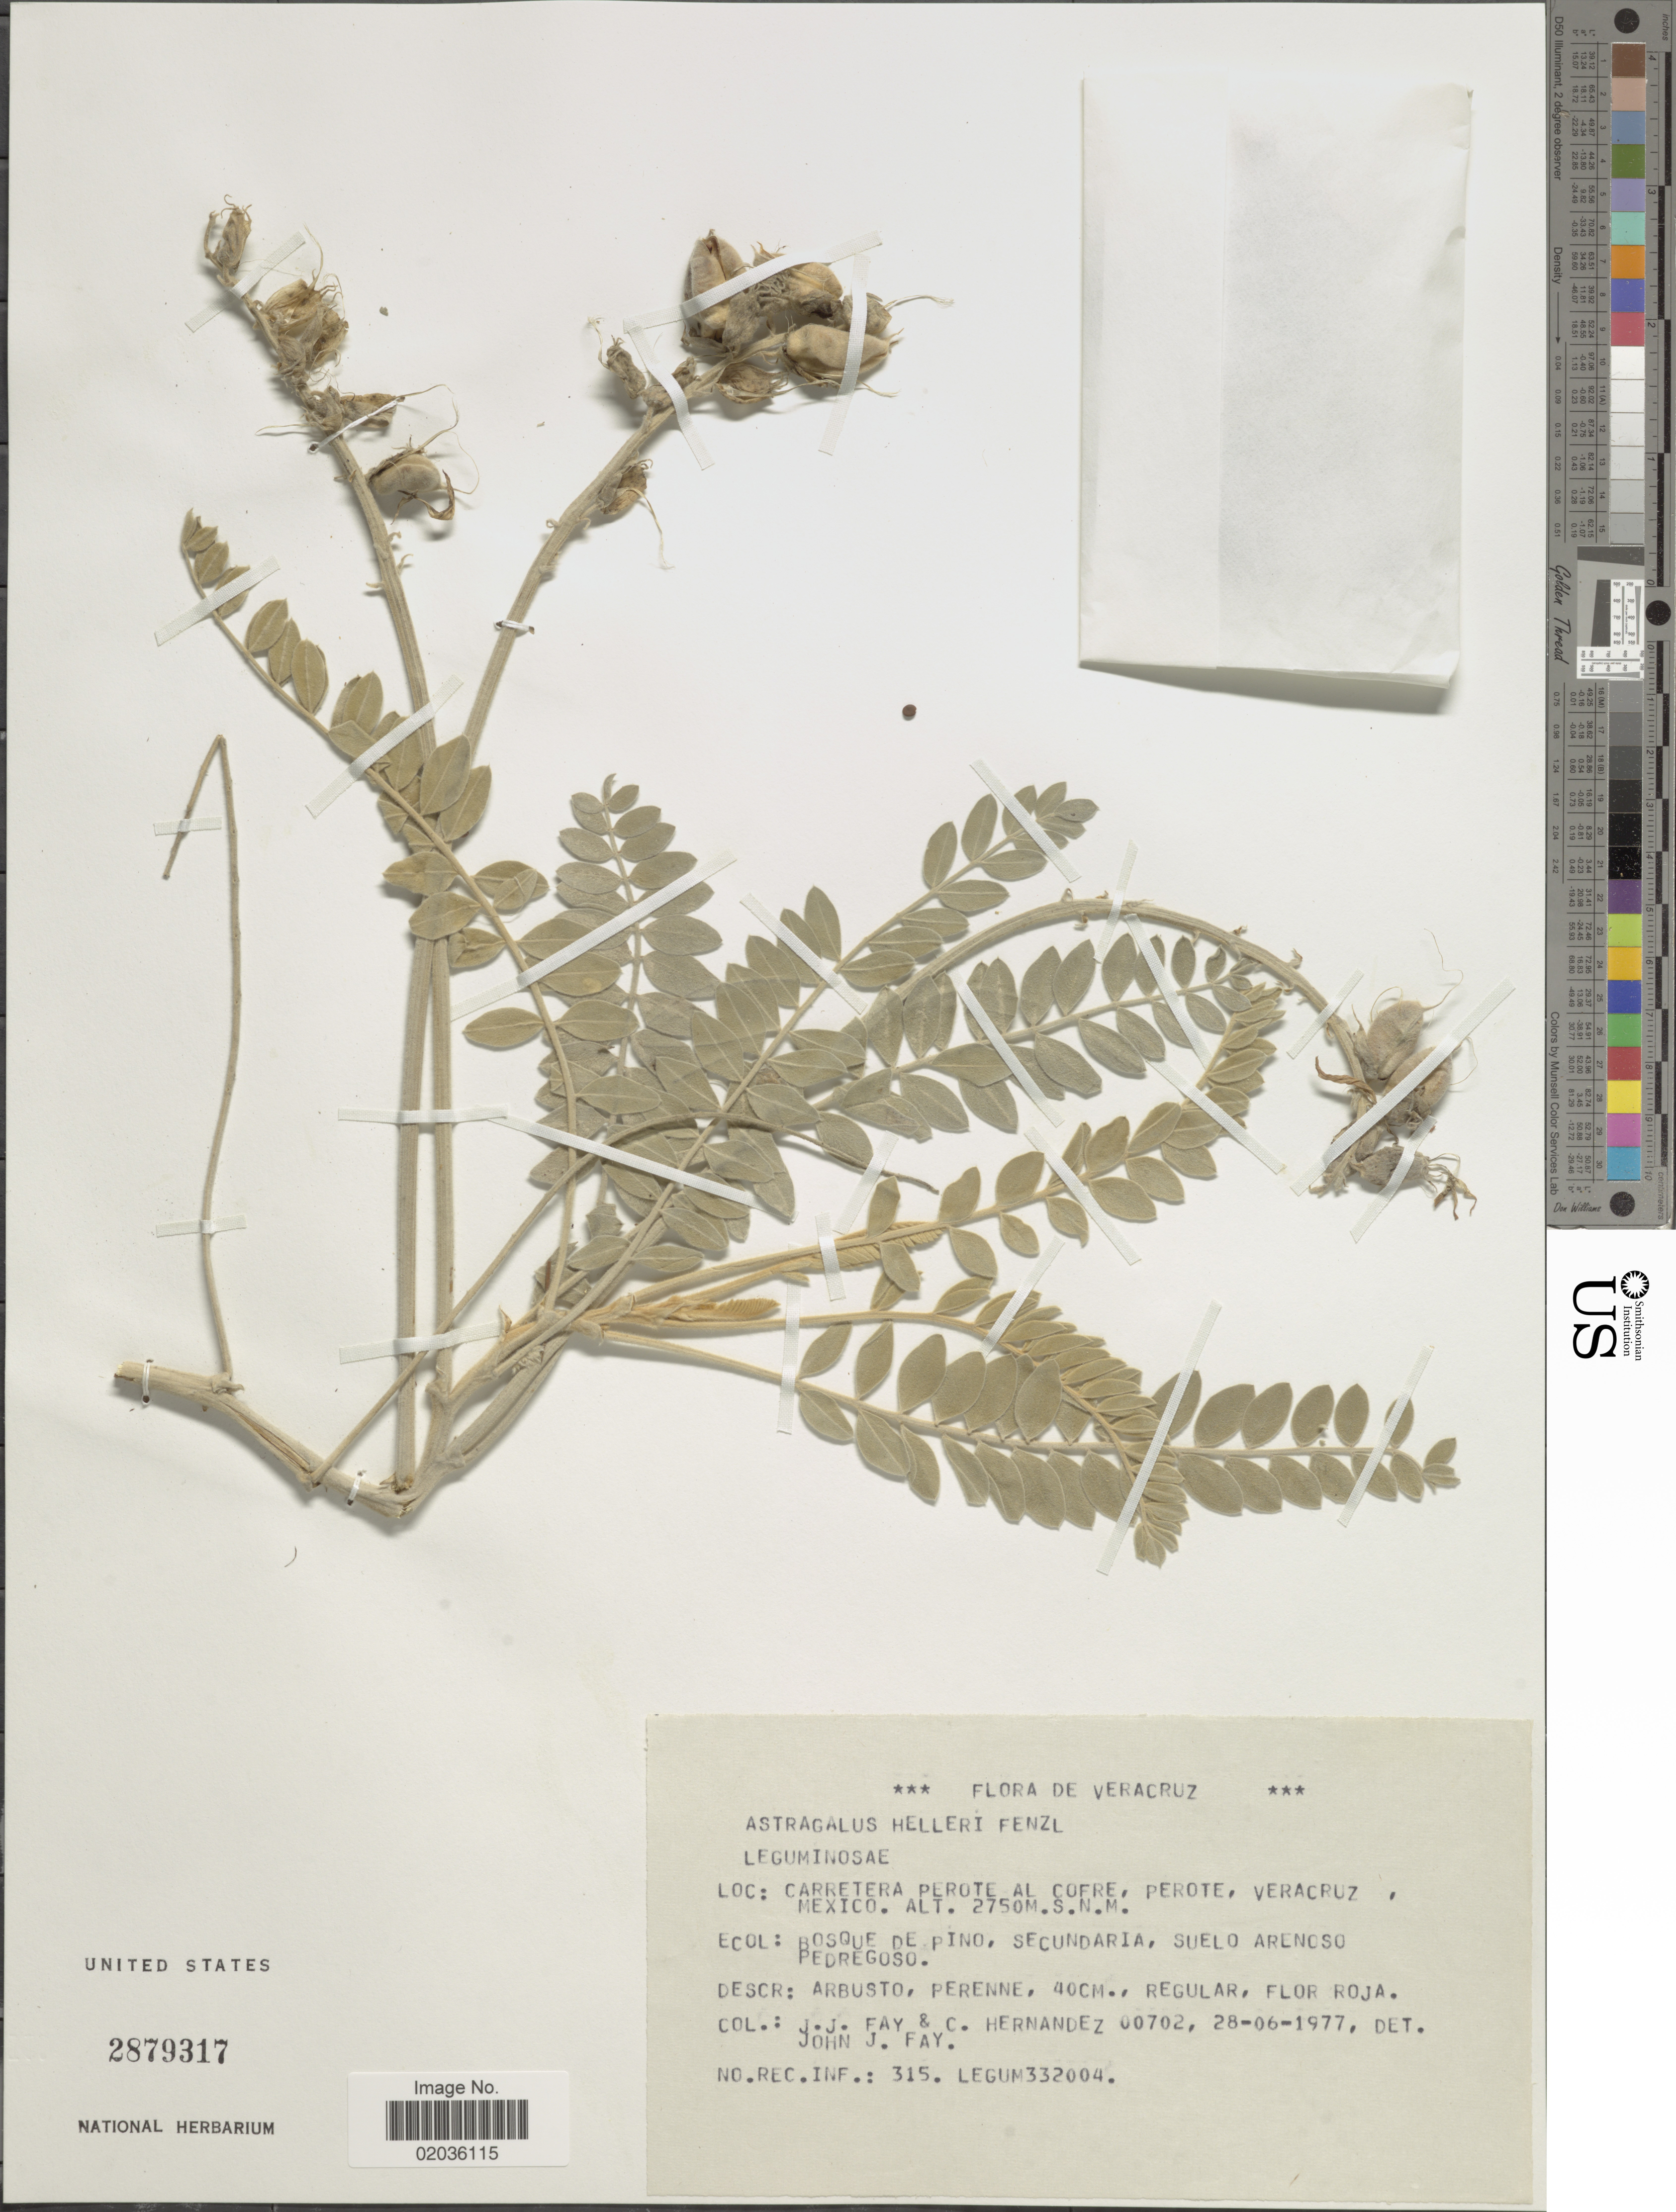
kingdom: Plantae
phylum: Tracheophyta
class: Magnoliopsida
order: Fabales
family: Fabaceae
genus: Astragalus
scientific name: Astragalus helleri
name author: Fenzl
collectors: J. Fay & C. Hernandez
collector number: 00702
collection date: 1977-06-28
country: Mexico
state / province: Veracruz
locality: Carretera Perote al Cofre, Perote, Veracruz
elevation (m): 2750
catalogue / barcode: US 2879317